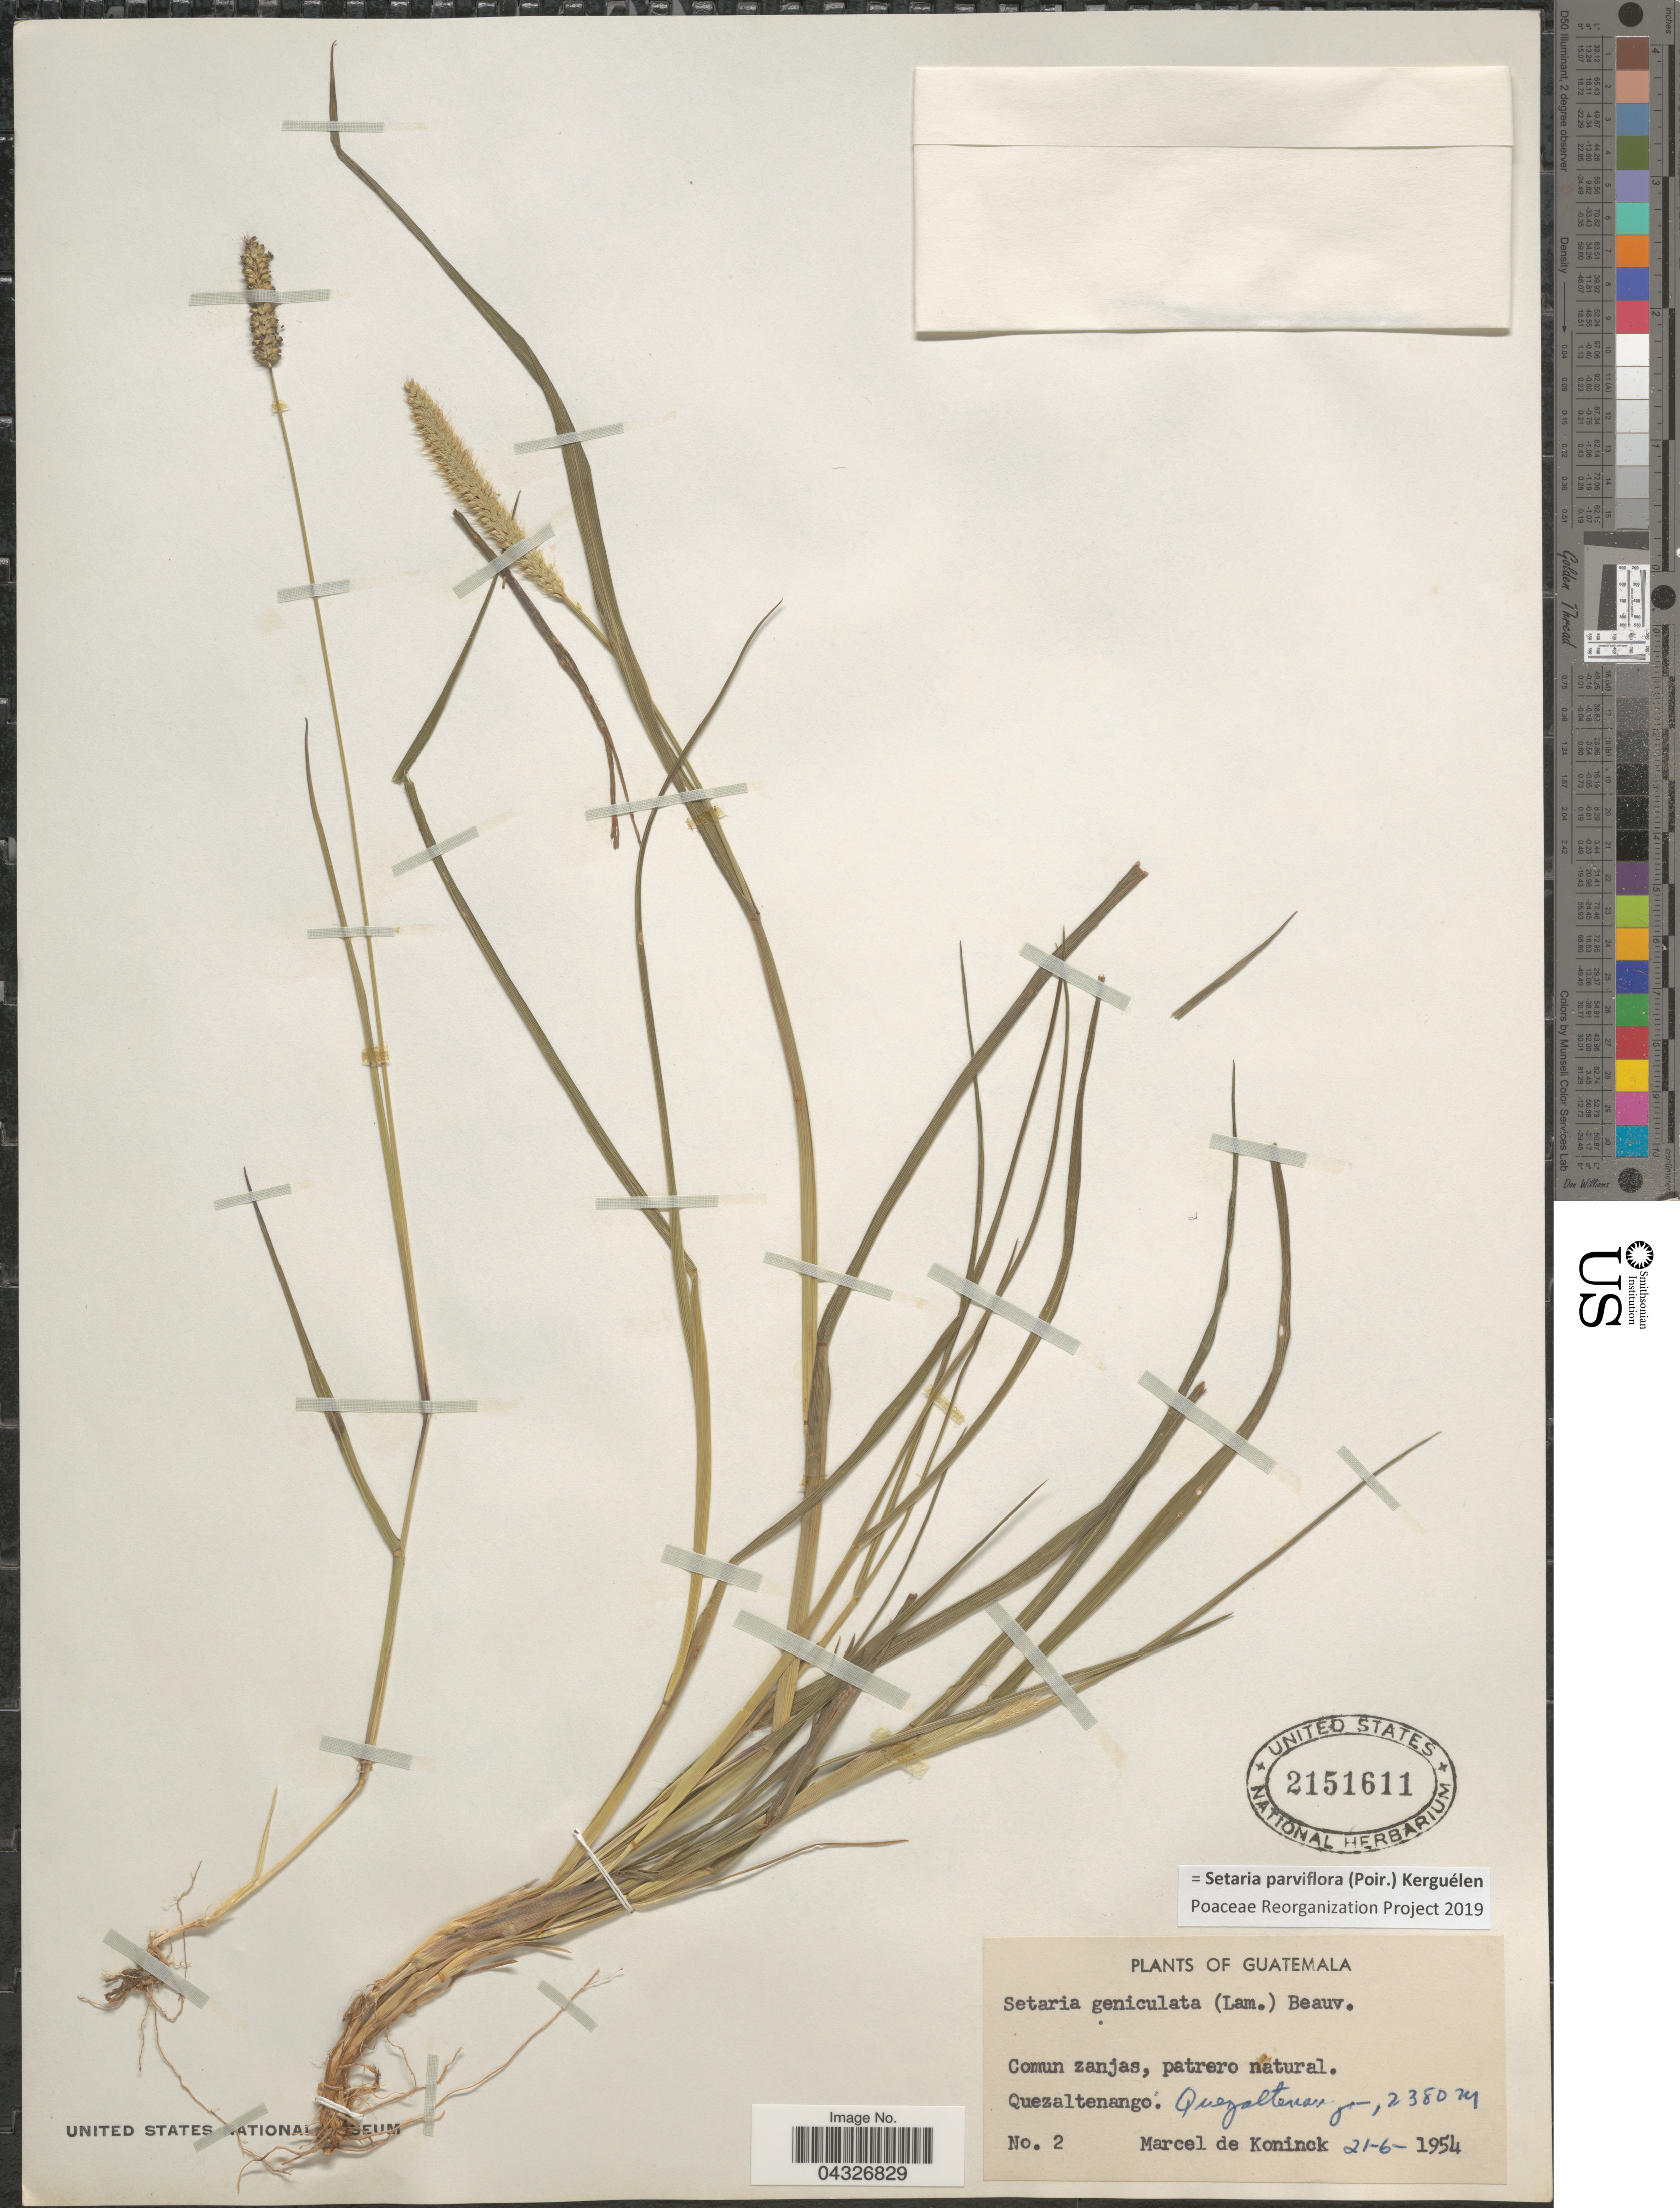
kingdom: Plantae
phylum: Tracheophyta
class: Liliopsida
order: Poales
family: Poaceae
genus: Setaria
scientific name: Setaria parviflora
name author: (Poir.) Kerguélen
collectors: M. Koninck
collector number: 2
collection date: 1954-06-21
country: Guatemala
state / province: Quetzaltenango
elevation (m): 2380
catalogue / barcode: US 2151611